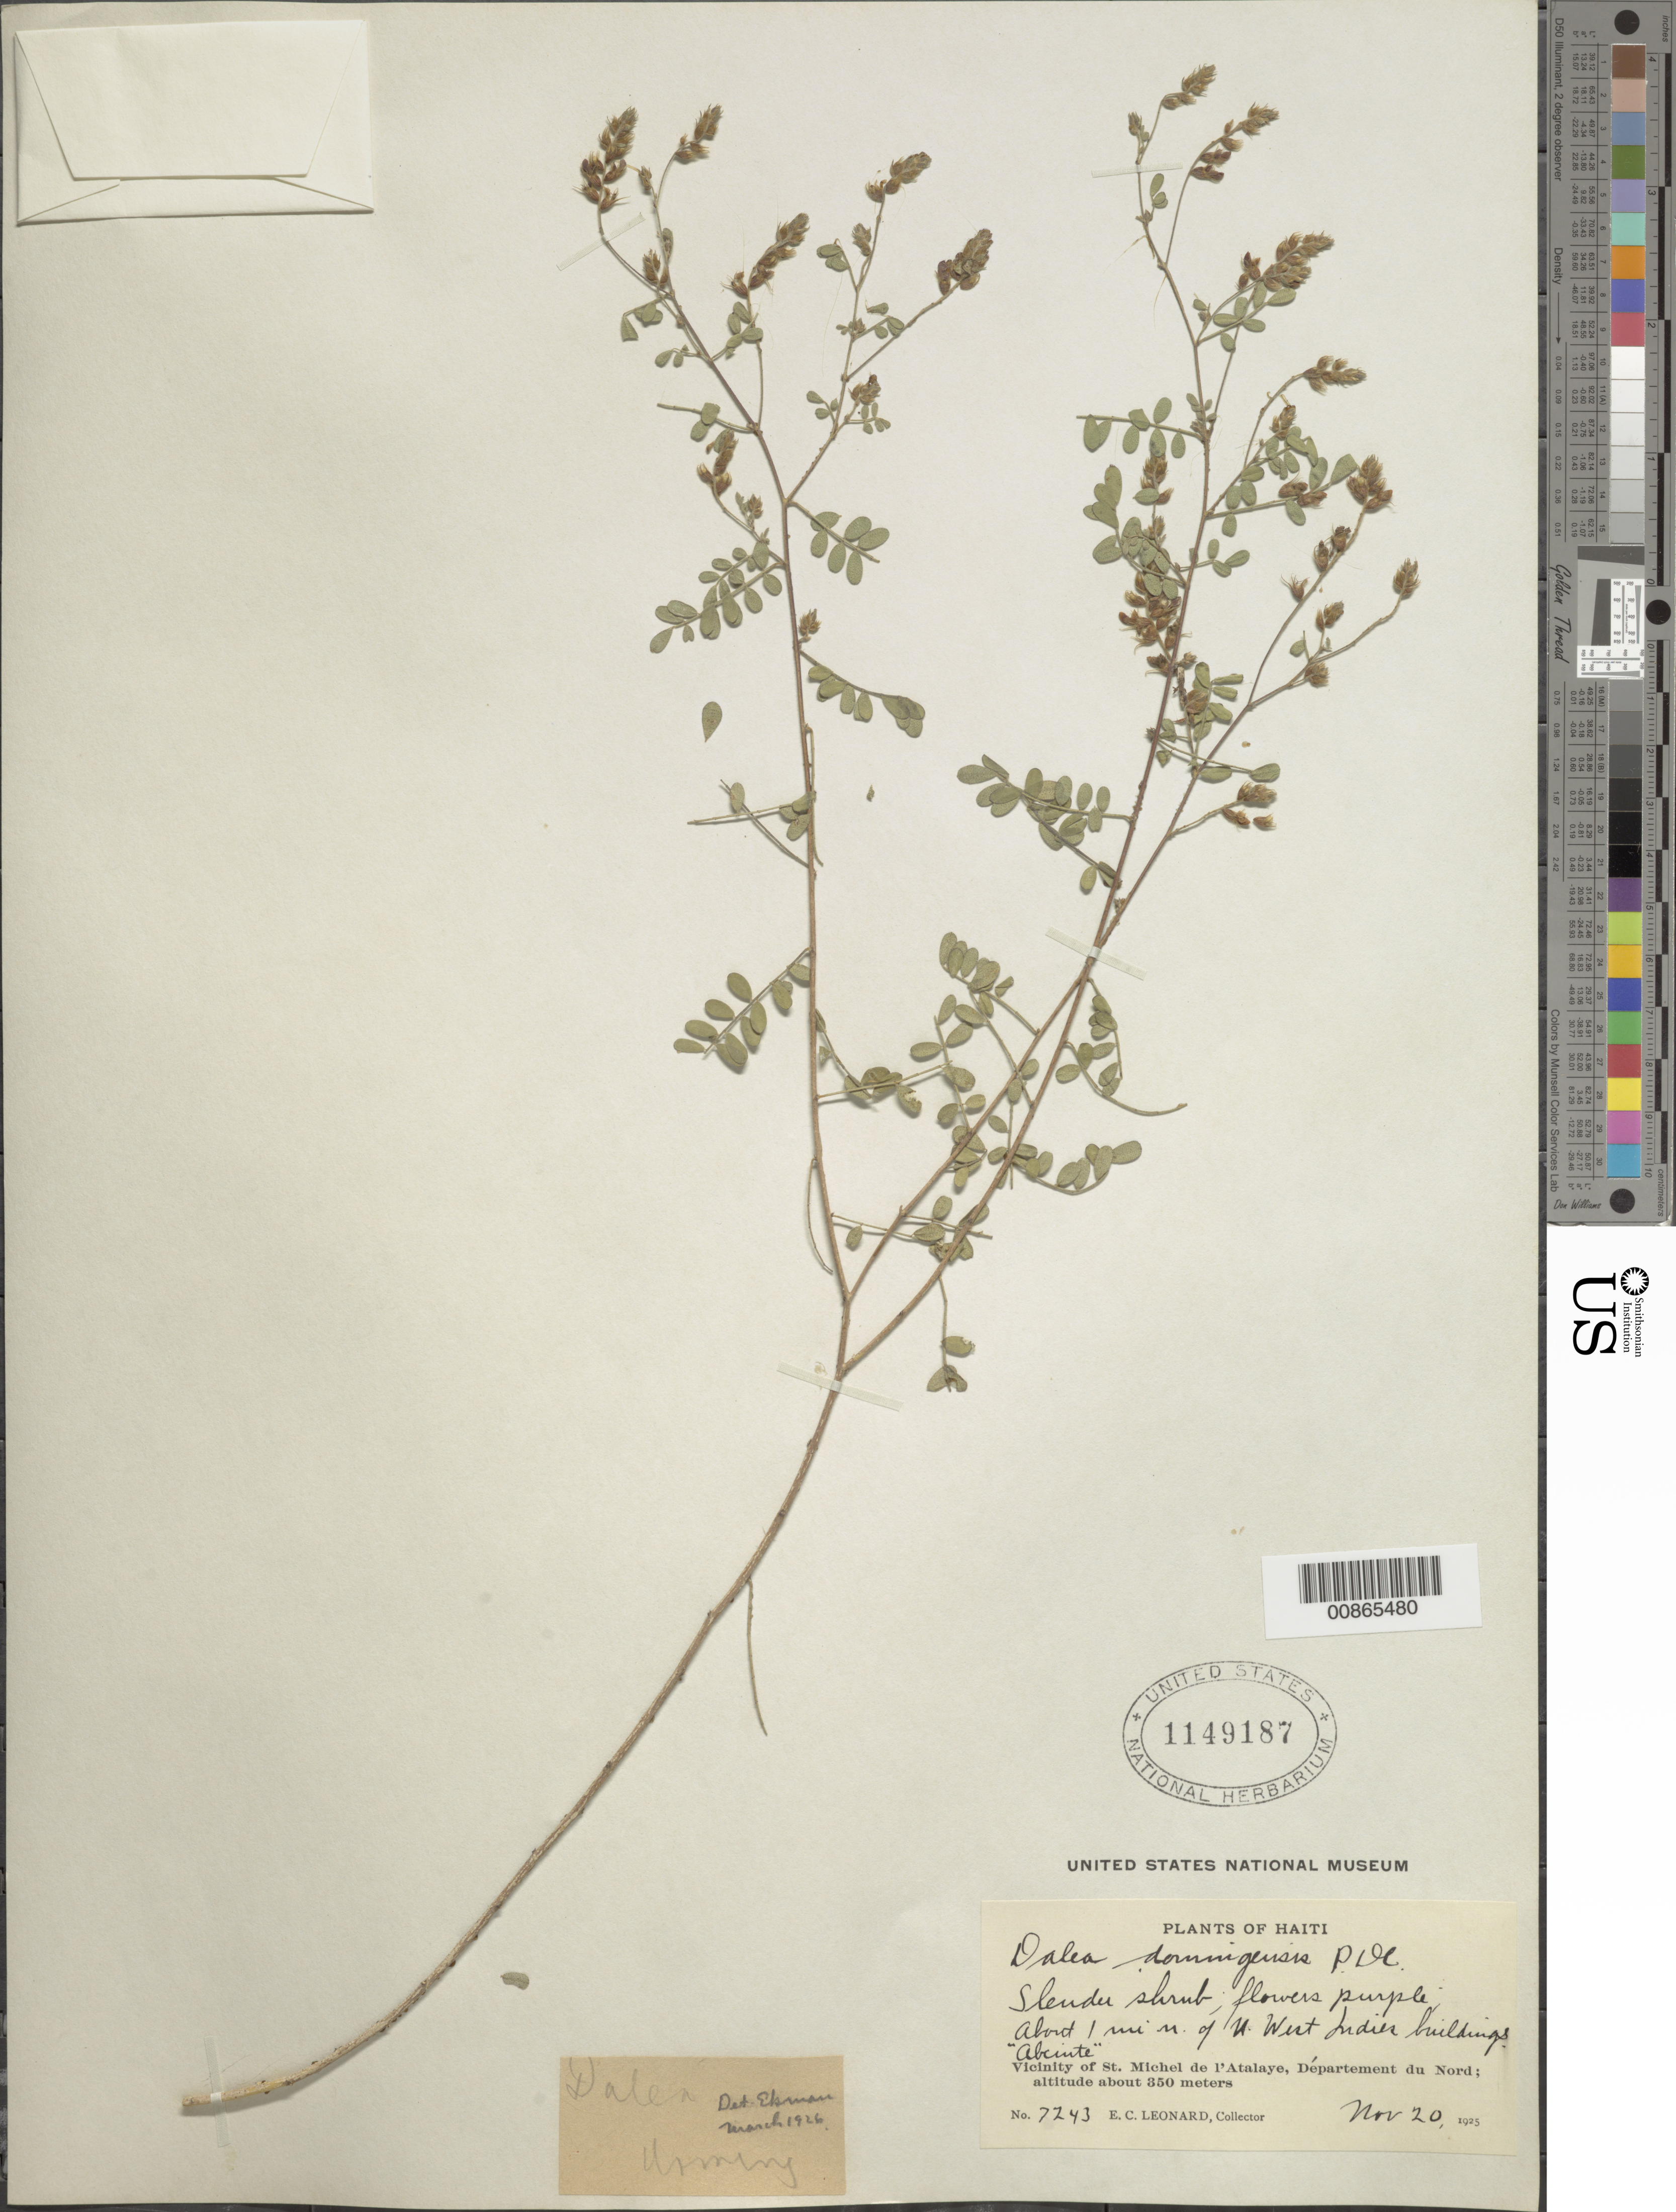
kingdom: Plantae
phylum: Tracheophyta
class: Magnoliopsida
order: Fabales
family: Fabaceae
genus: Dalea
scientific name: Dalea carthagenensis var. carthagenensis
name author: (Jacq.) J.F. Macbr.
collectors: E. C. Leonard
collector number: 7243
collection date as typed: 20 Nov 1925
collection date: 1925-11-20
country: Haiti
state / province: Nord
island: Hispaniola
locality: Vicinity of St. Michel de l'Atalaye, about 1 mi. N of U. West Indies buildings.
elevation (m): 350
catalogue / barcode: US 1149187